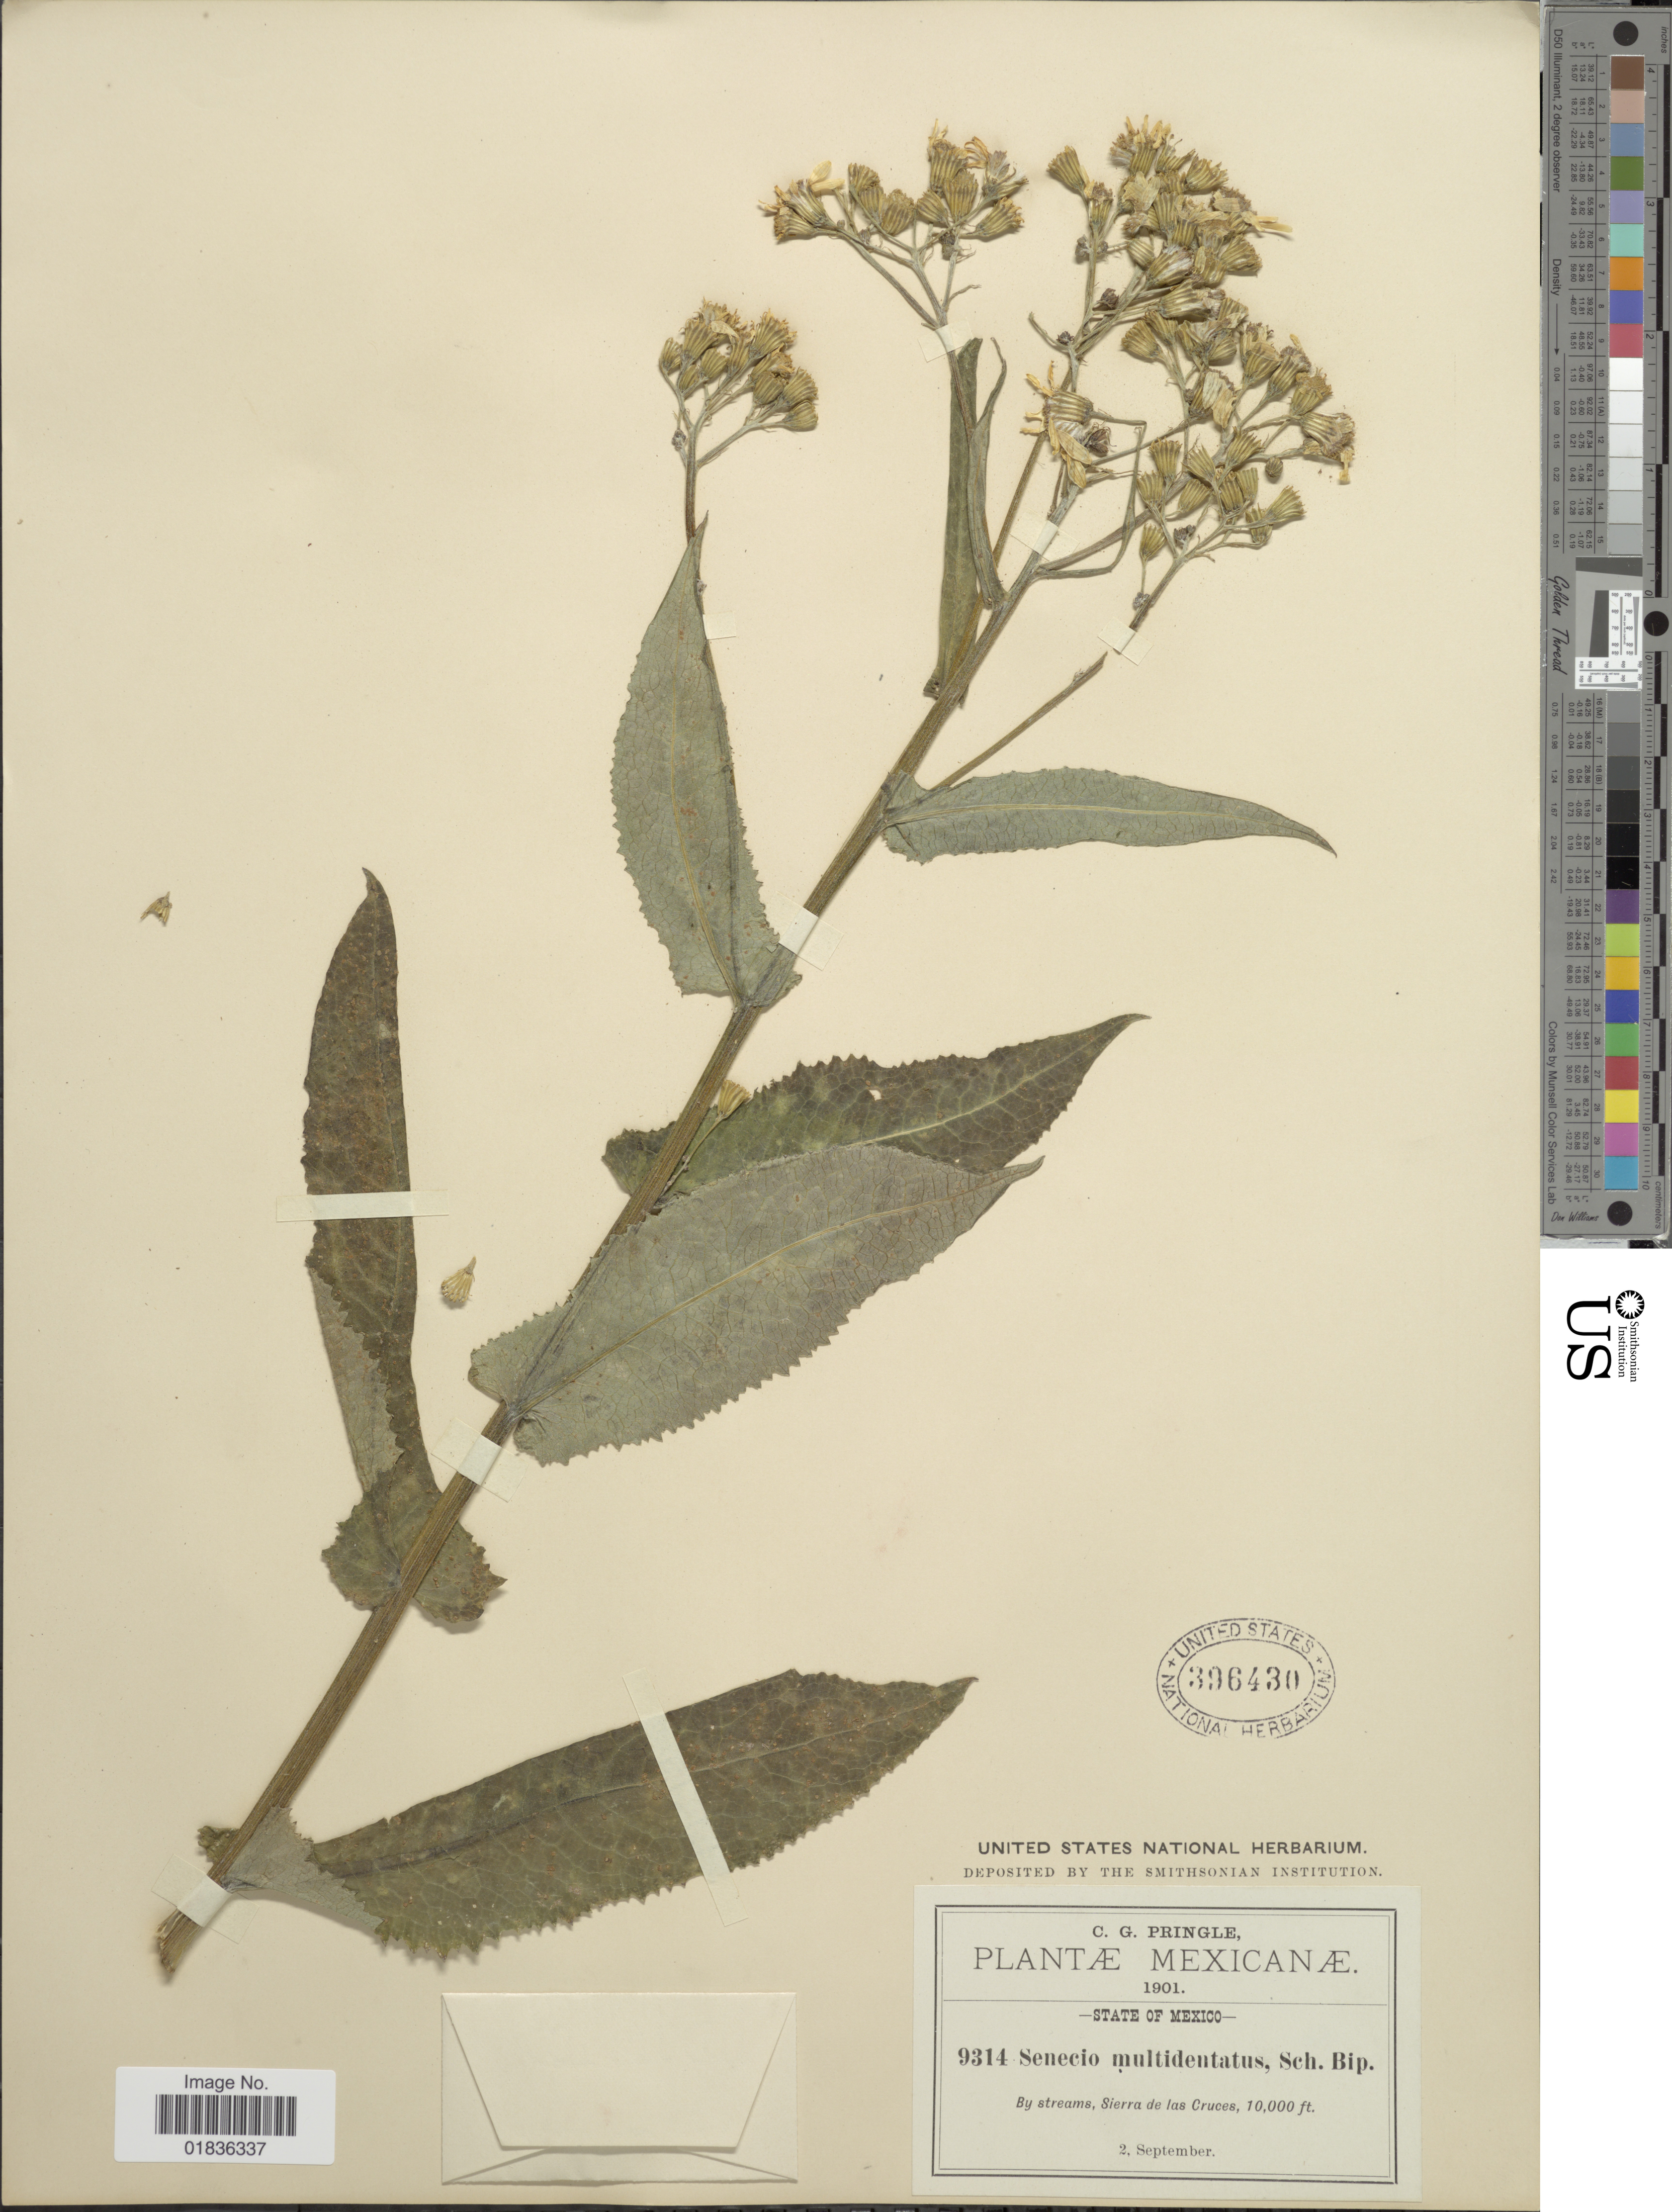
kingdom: Plantae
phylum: Tracheophyta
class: Magnoliopsida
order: Asterales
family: Asteraceae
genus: Senecio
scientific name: Senecio multidentatus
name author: Sch. Bip. ex Hemsl.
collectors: C. G. Pringle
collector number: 9314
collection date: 1901-09-02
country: Mexico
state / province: México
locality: By streams, Sierra de las Cruces.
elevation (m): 3048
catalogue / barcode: US 396430